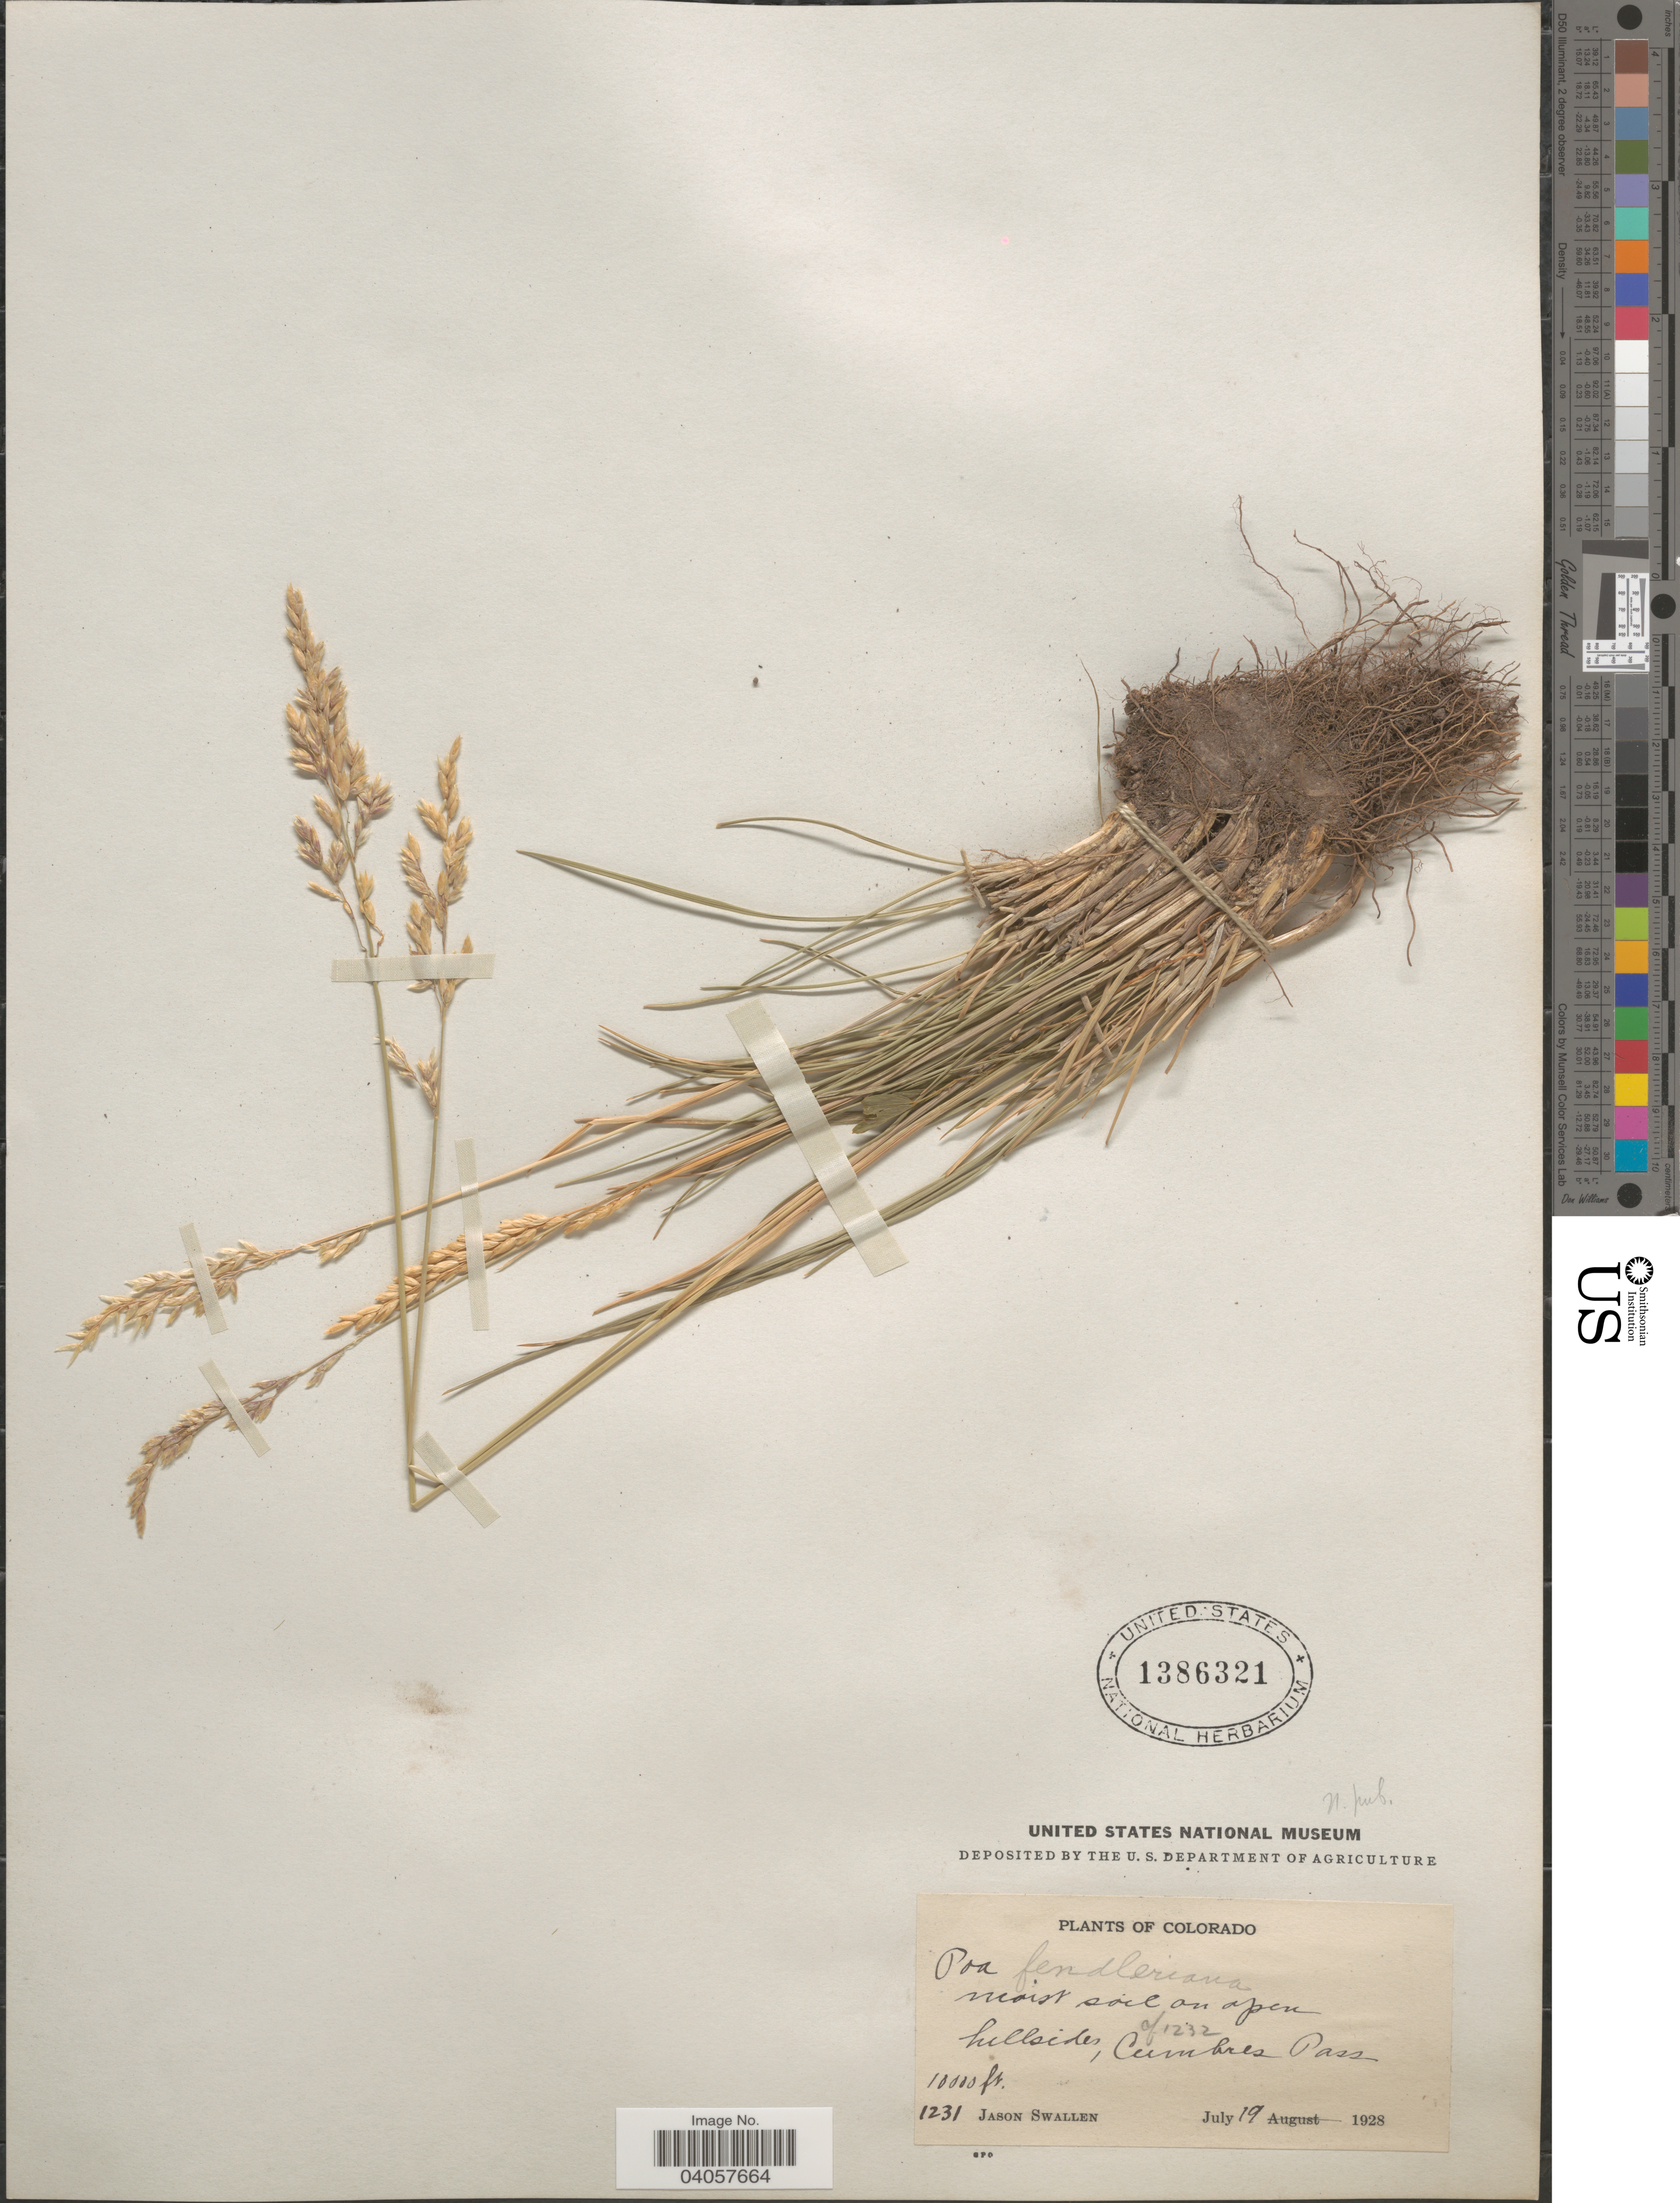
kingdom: Plantae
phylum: Tracheophyta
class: Liliopsida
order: Poales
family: Poaceae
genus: Poa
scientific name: Poa fendleriana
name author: (Steud.) Vasey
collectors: J. R. Swallen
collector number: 1231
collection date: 1928-07-19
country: United States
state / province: Colorado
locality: Cumbres Pass.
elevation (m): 3048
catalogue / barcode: US 1386321